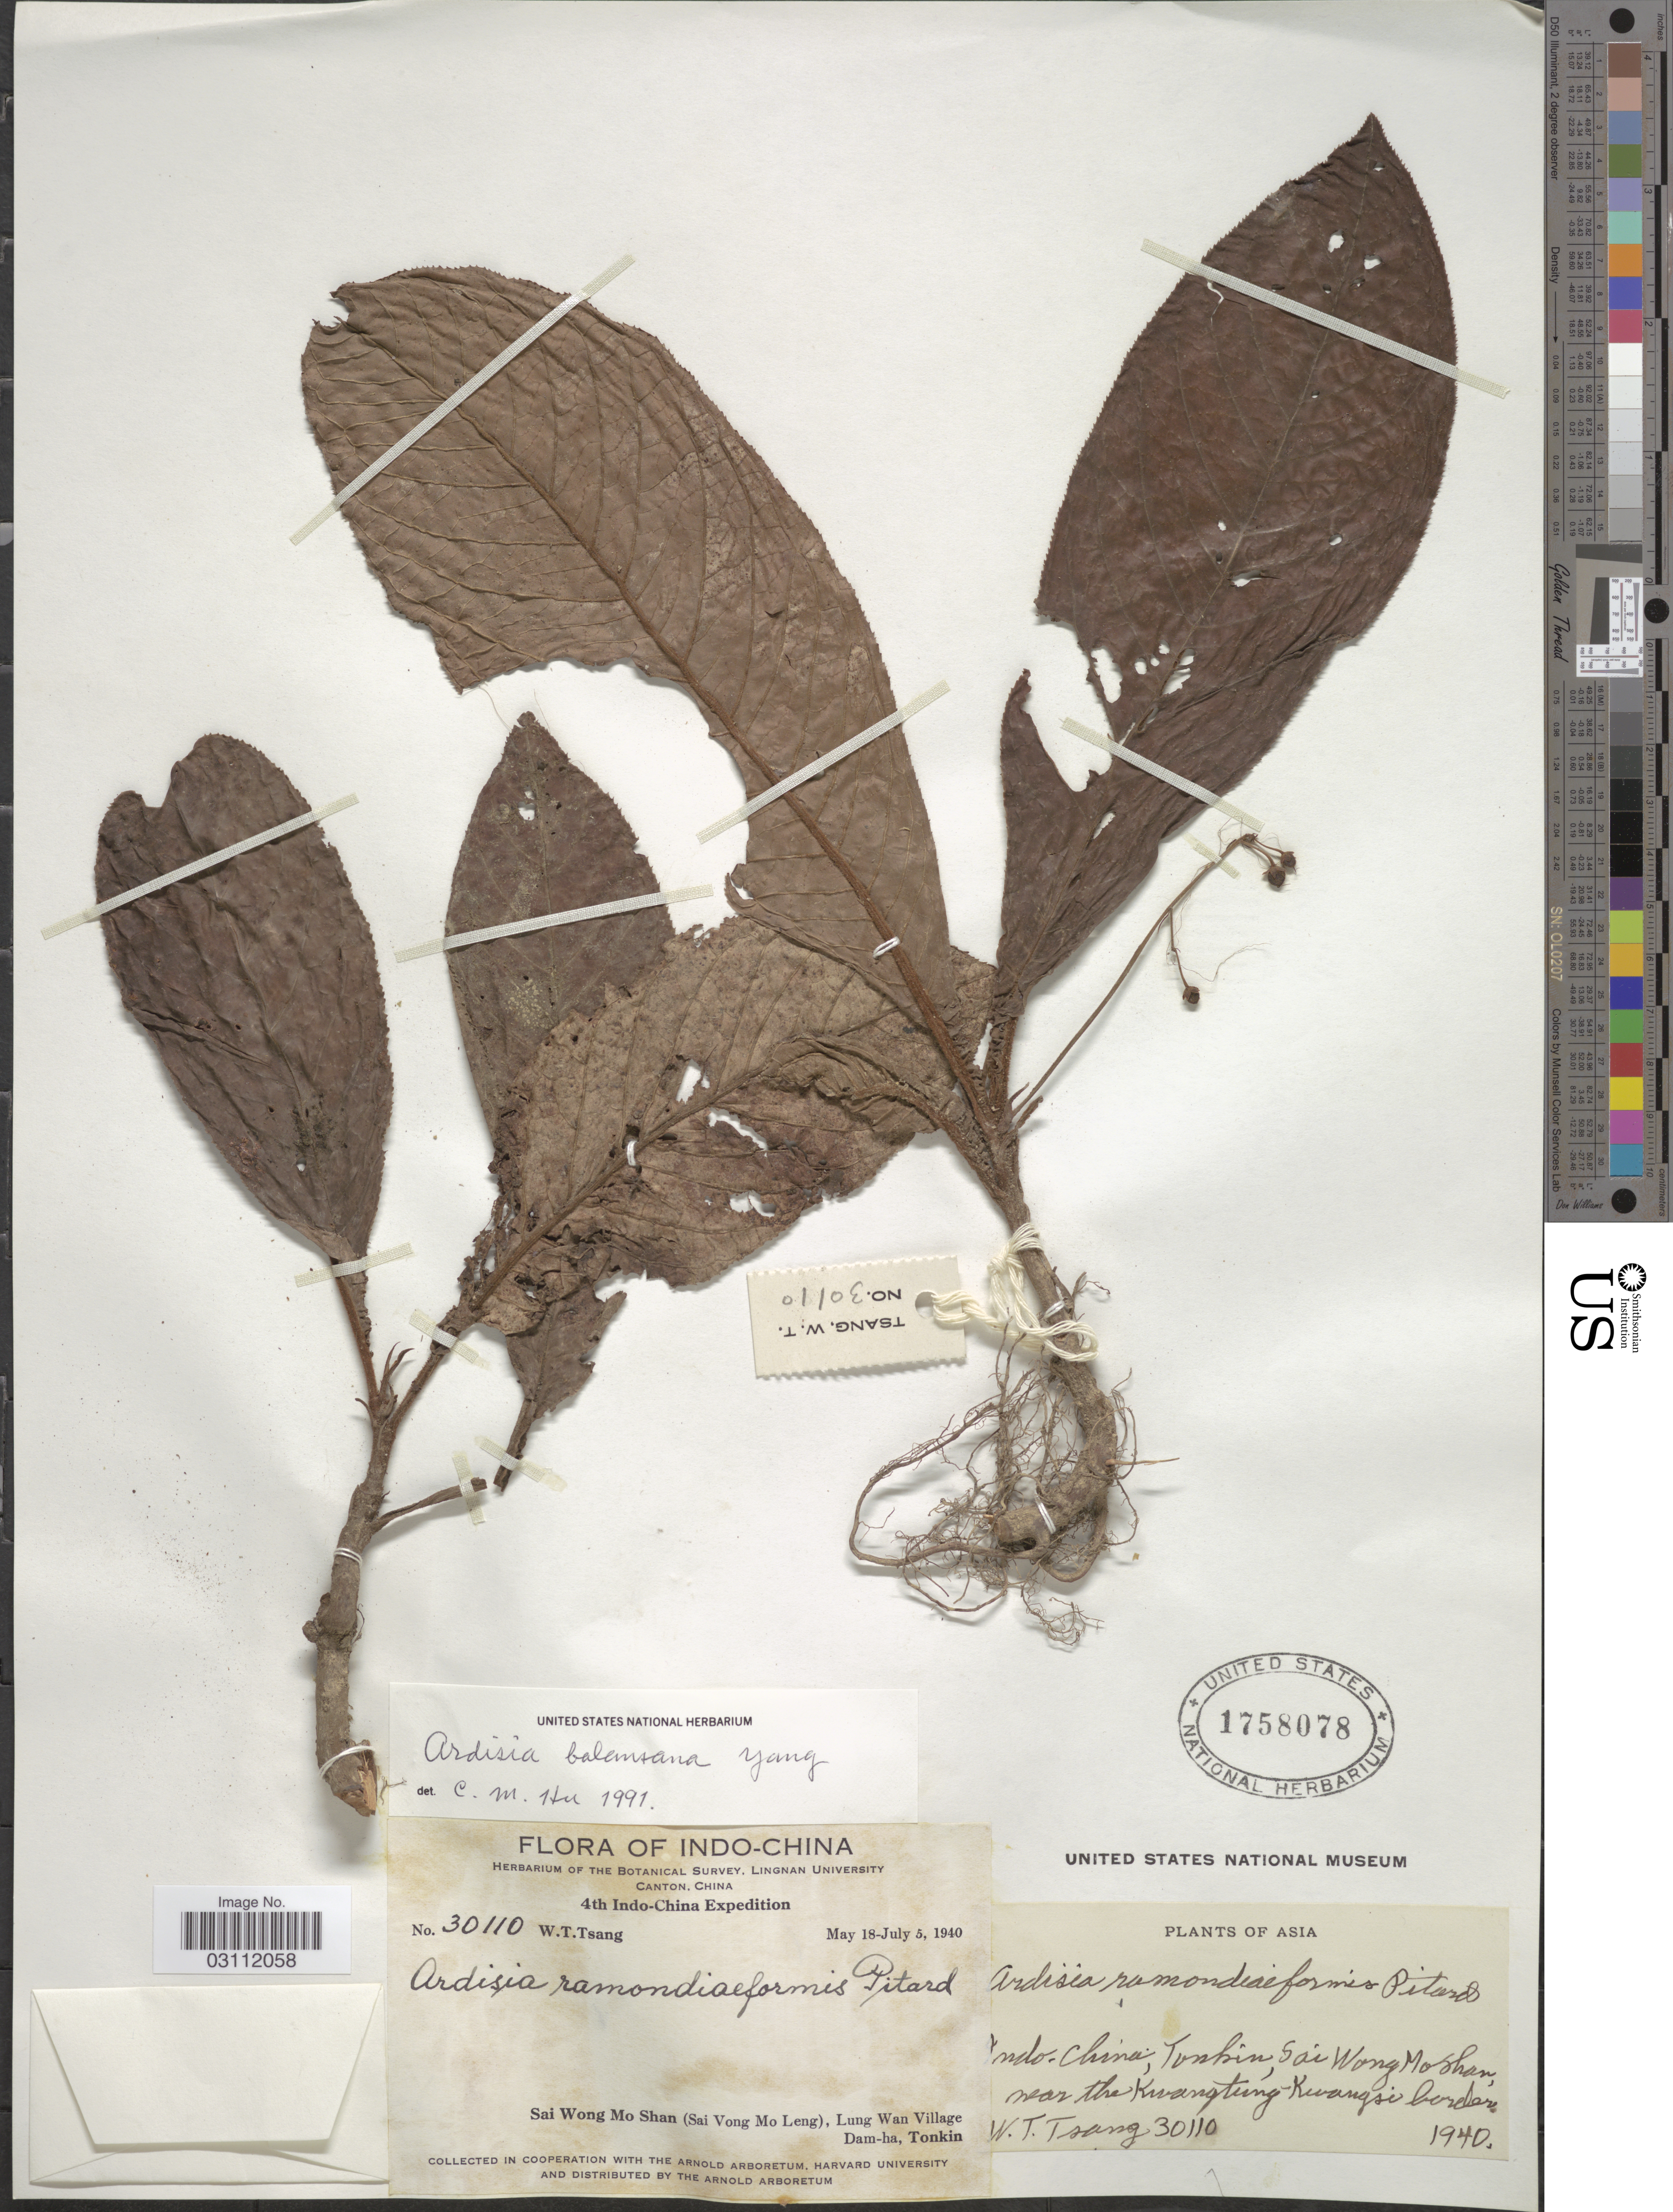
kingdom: Plantae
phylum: Tracheophyta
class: Magnoliopsida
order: Ericales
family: Primulaceae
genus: Ardisia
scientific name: Ardisia ramondiiformis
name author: Pit.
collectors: W. T. Tsang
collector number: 30110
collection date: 1940-05-18/1940-07-05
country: Vietnam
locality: Indo-China, Sai Wong Mo Shan (Sai Vong Mo Leng), Lung Wan Village, Dam-ha, Tonkin, near the Kwangtung-Kwangsi border.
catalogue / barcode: US 1758078